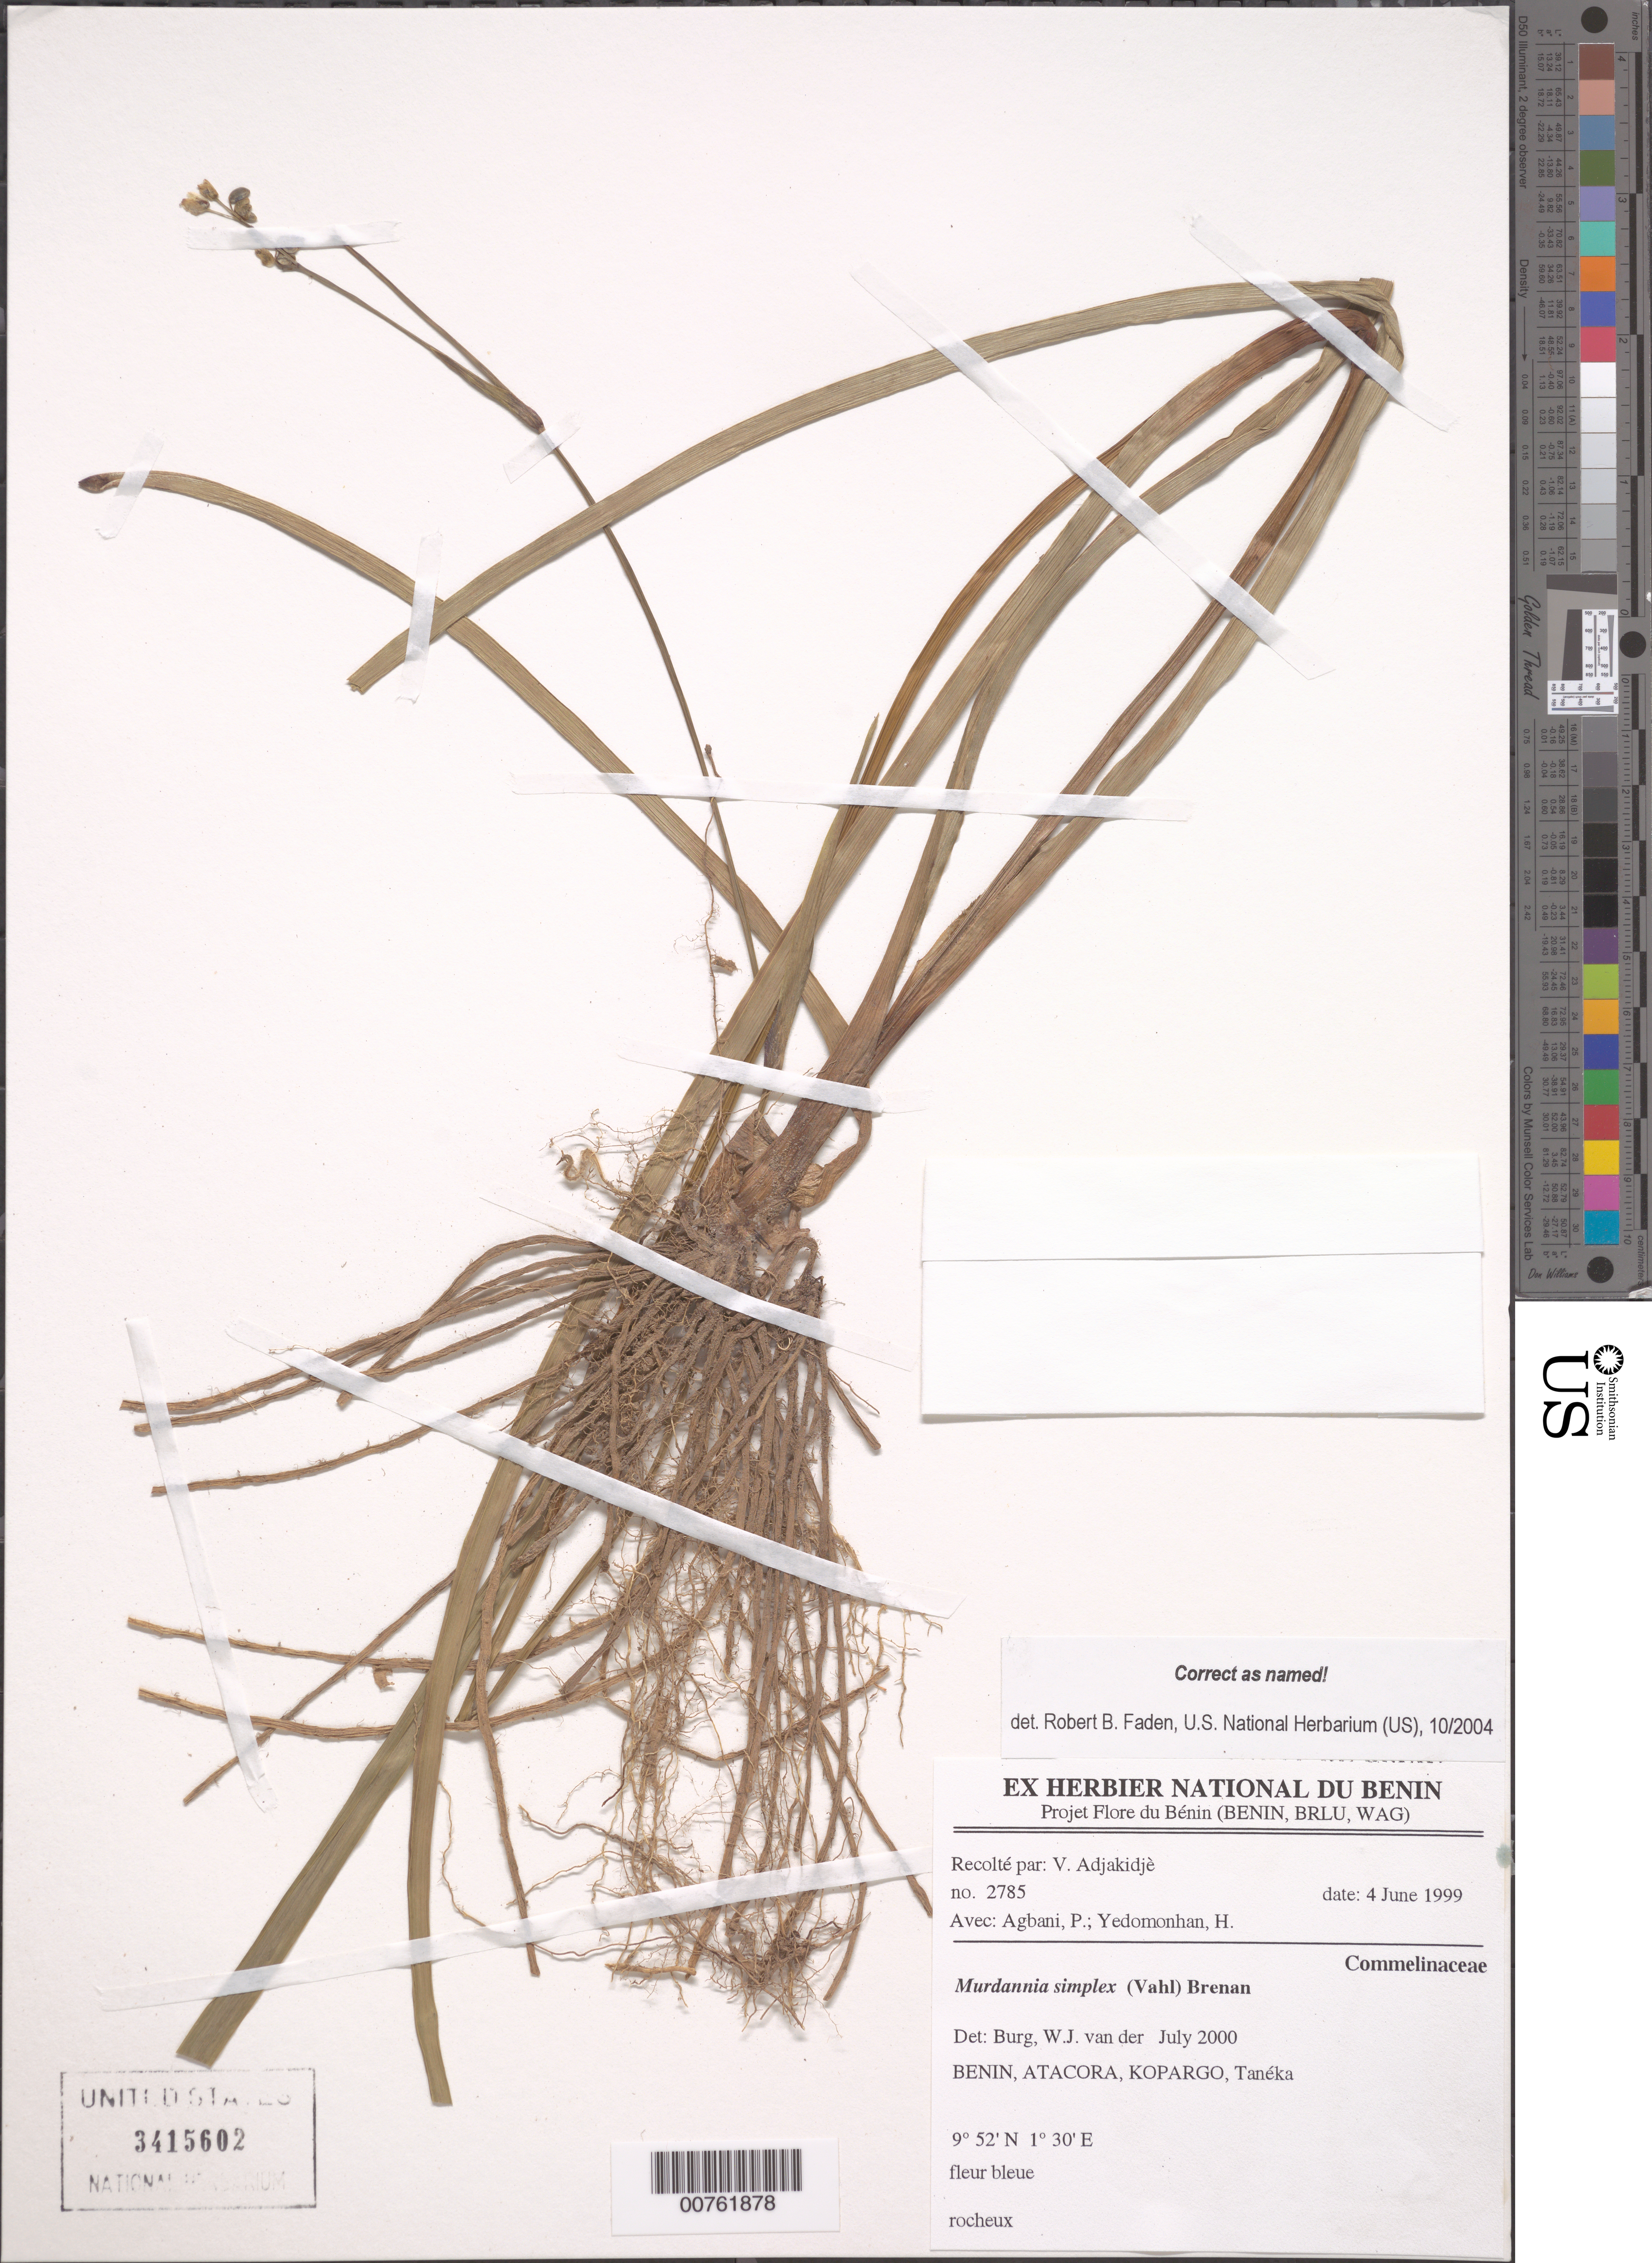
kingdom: Plantae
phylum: Tracheophyta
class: Liliopsida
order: Commelinales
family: Commelinaceae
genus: Murdannia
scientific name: Murdannia simplex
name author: (Vahl) Brenan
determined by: Faden, Robert B., (US), Smithsonian Institution - National Museum of Natural History (UNITED STATES)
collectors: V. Adjakidjè, P. Agbani & H. Yedomonhan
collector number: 2785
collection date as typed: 04 Jun 1999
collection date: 1999-06-04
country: Benin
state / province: Atakora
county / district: Kopargo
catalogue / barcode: US 3415602